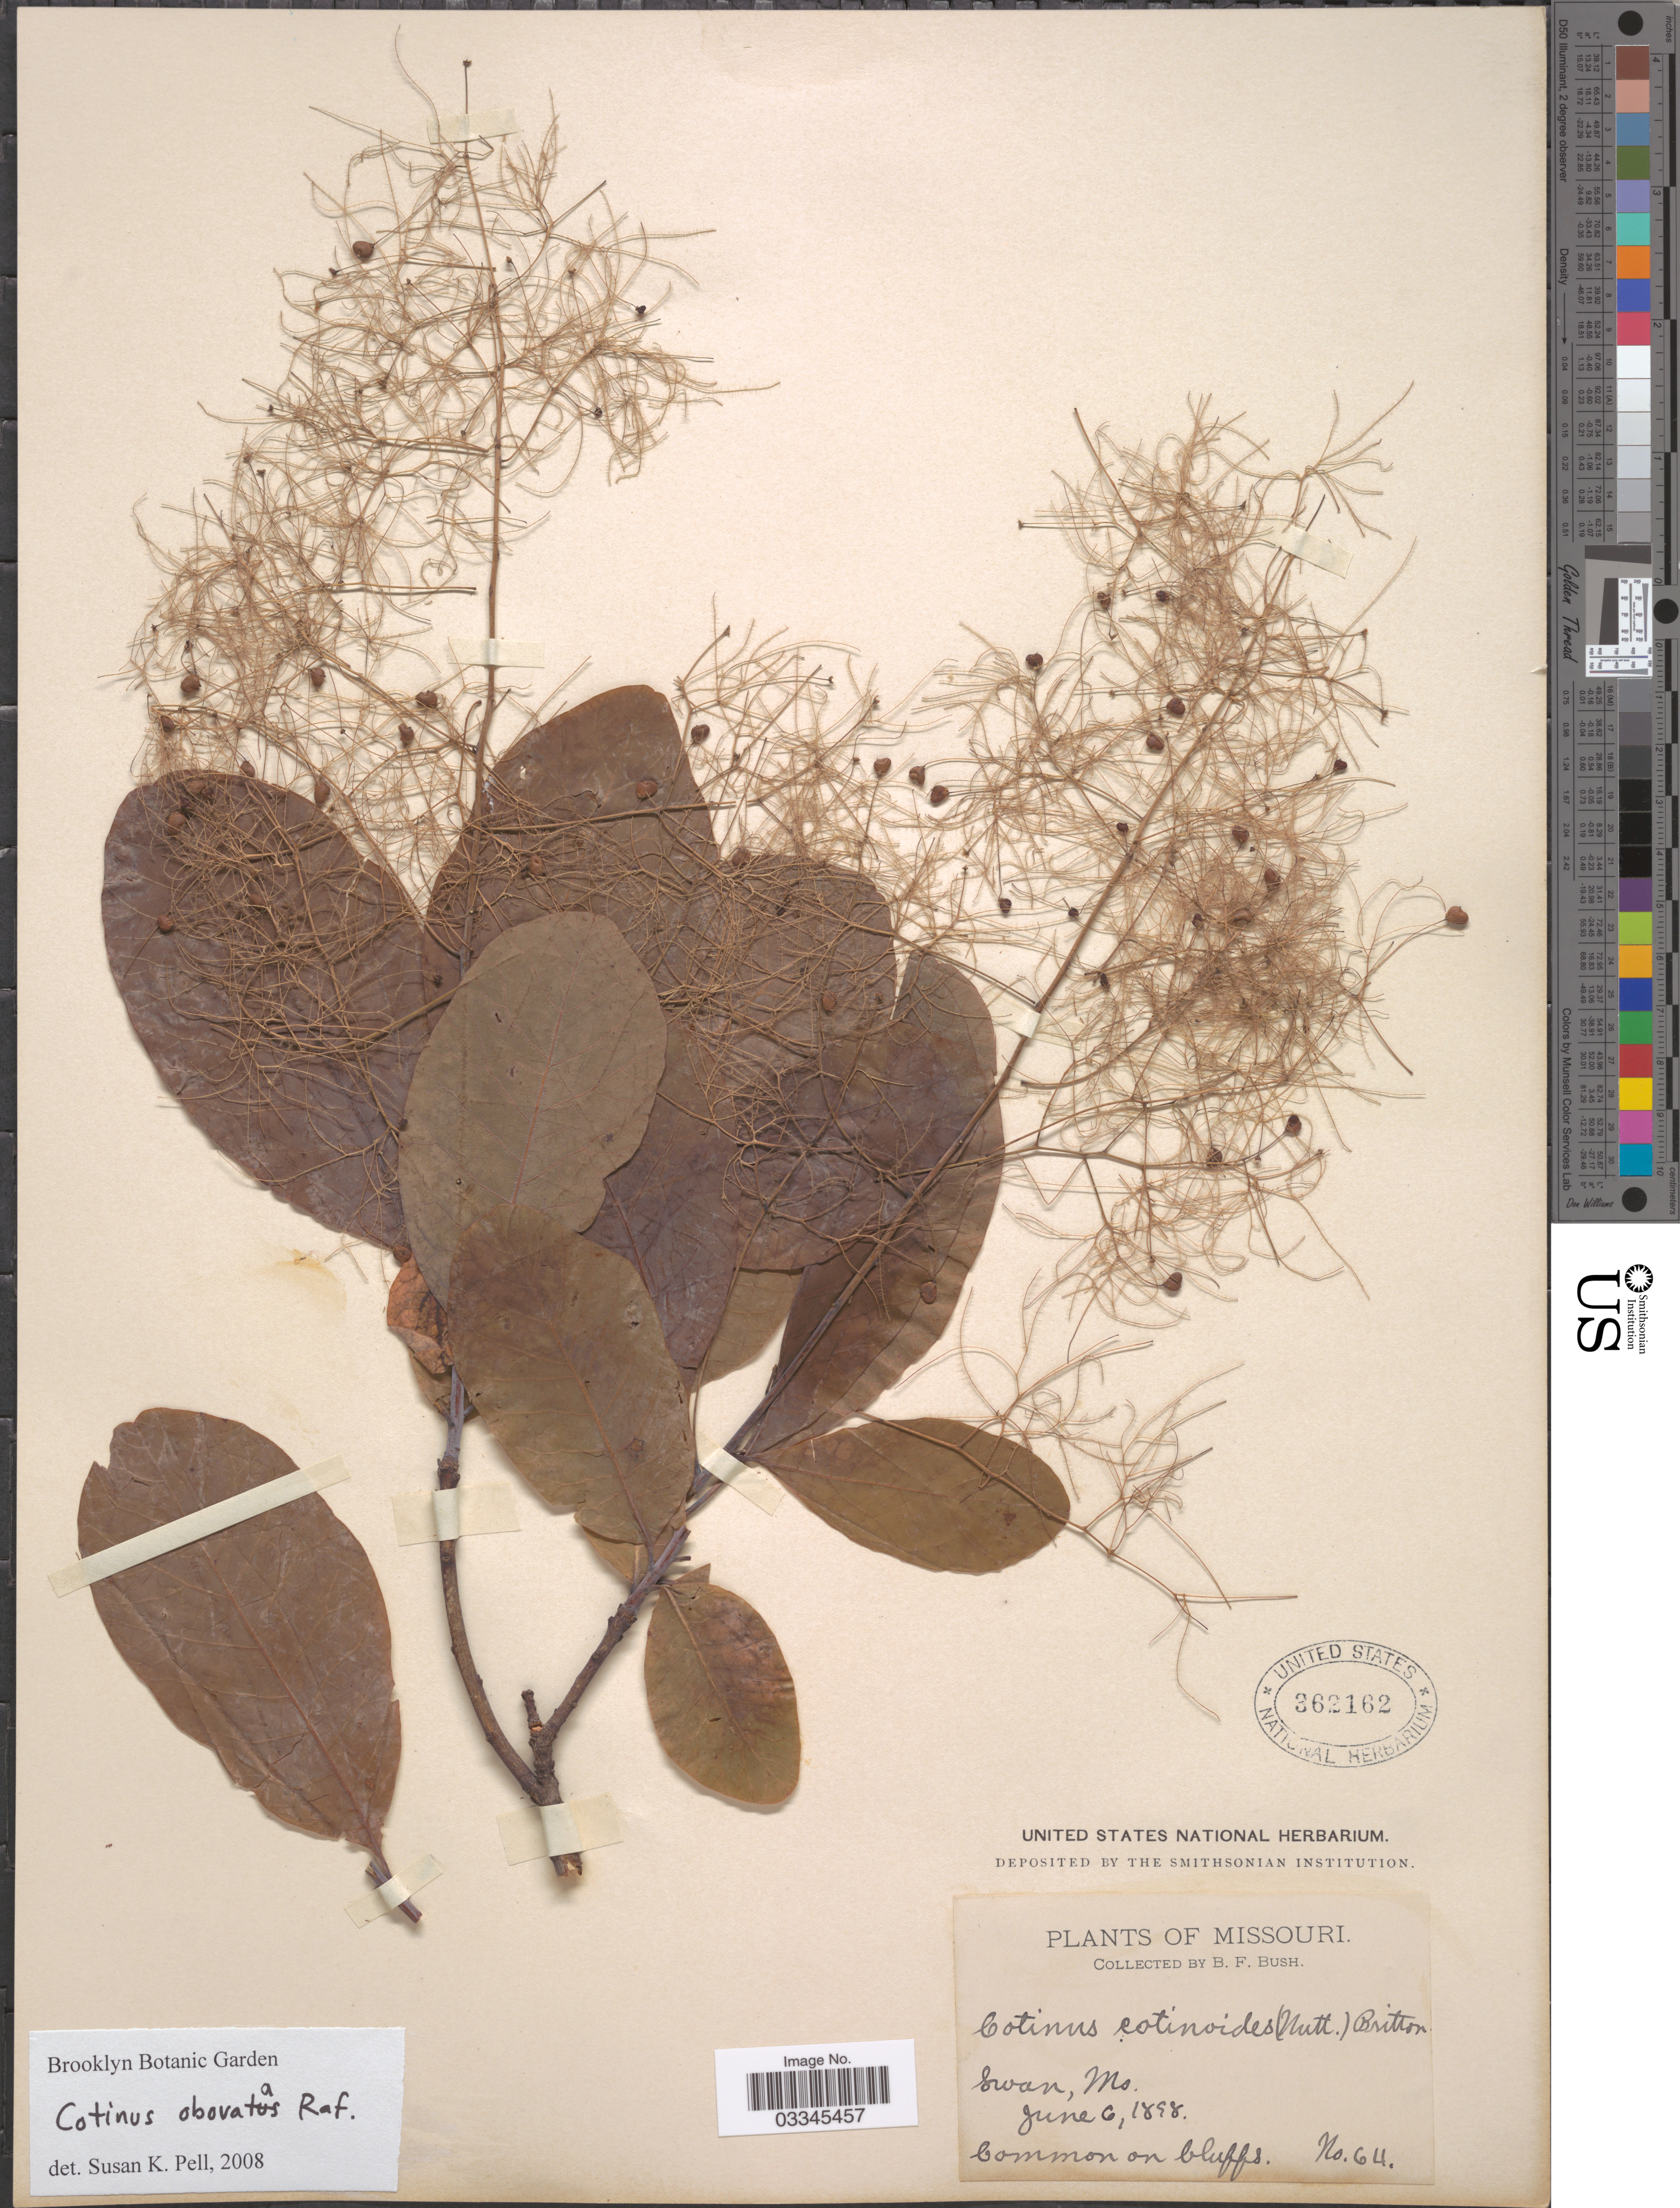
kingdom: Plantae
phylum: Tracheophyta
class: Magnoliopsida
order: Sapindales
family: Anacardiaceae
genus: Cotinus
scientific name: Cotinus obovatus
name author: Raf.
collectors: B. F. Bush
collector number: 64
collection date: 1898-06-06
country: United States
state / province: Missouri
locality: Swan Mo.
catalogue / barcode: US 362162